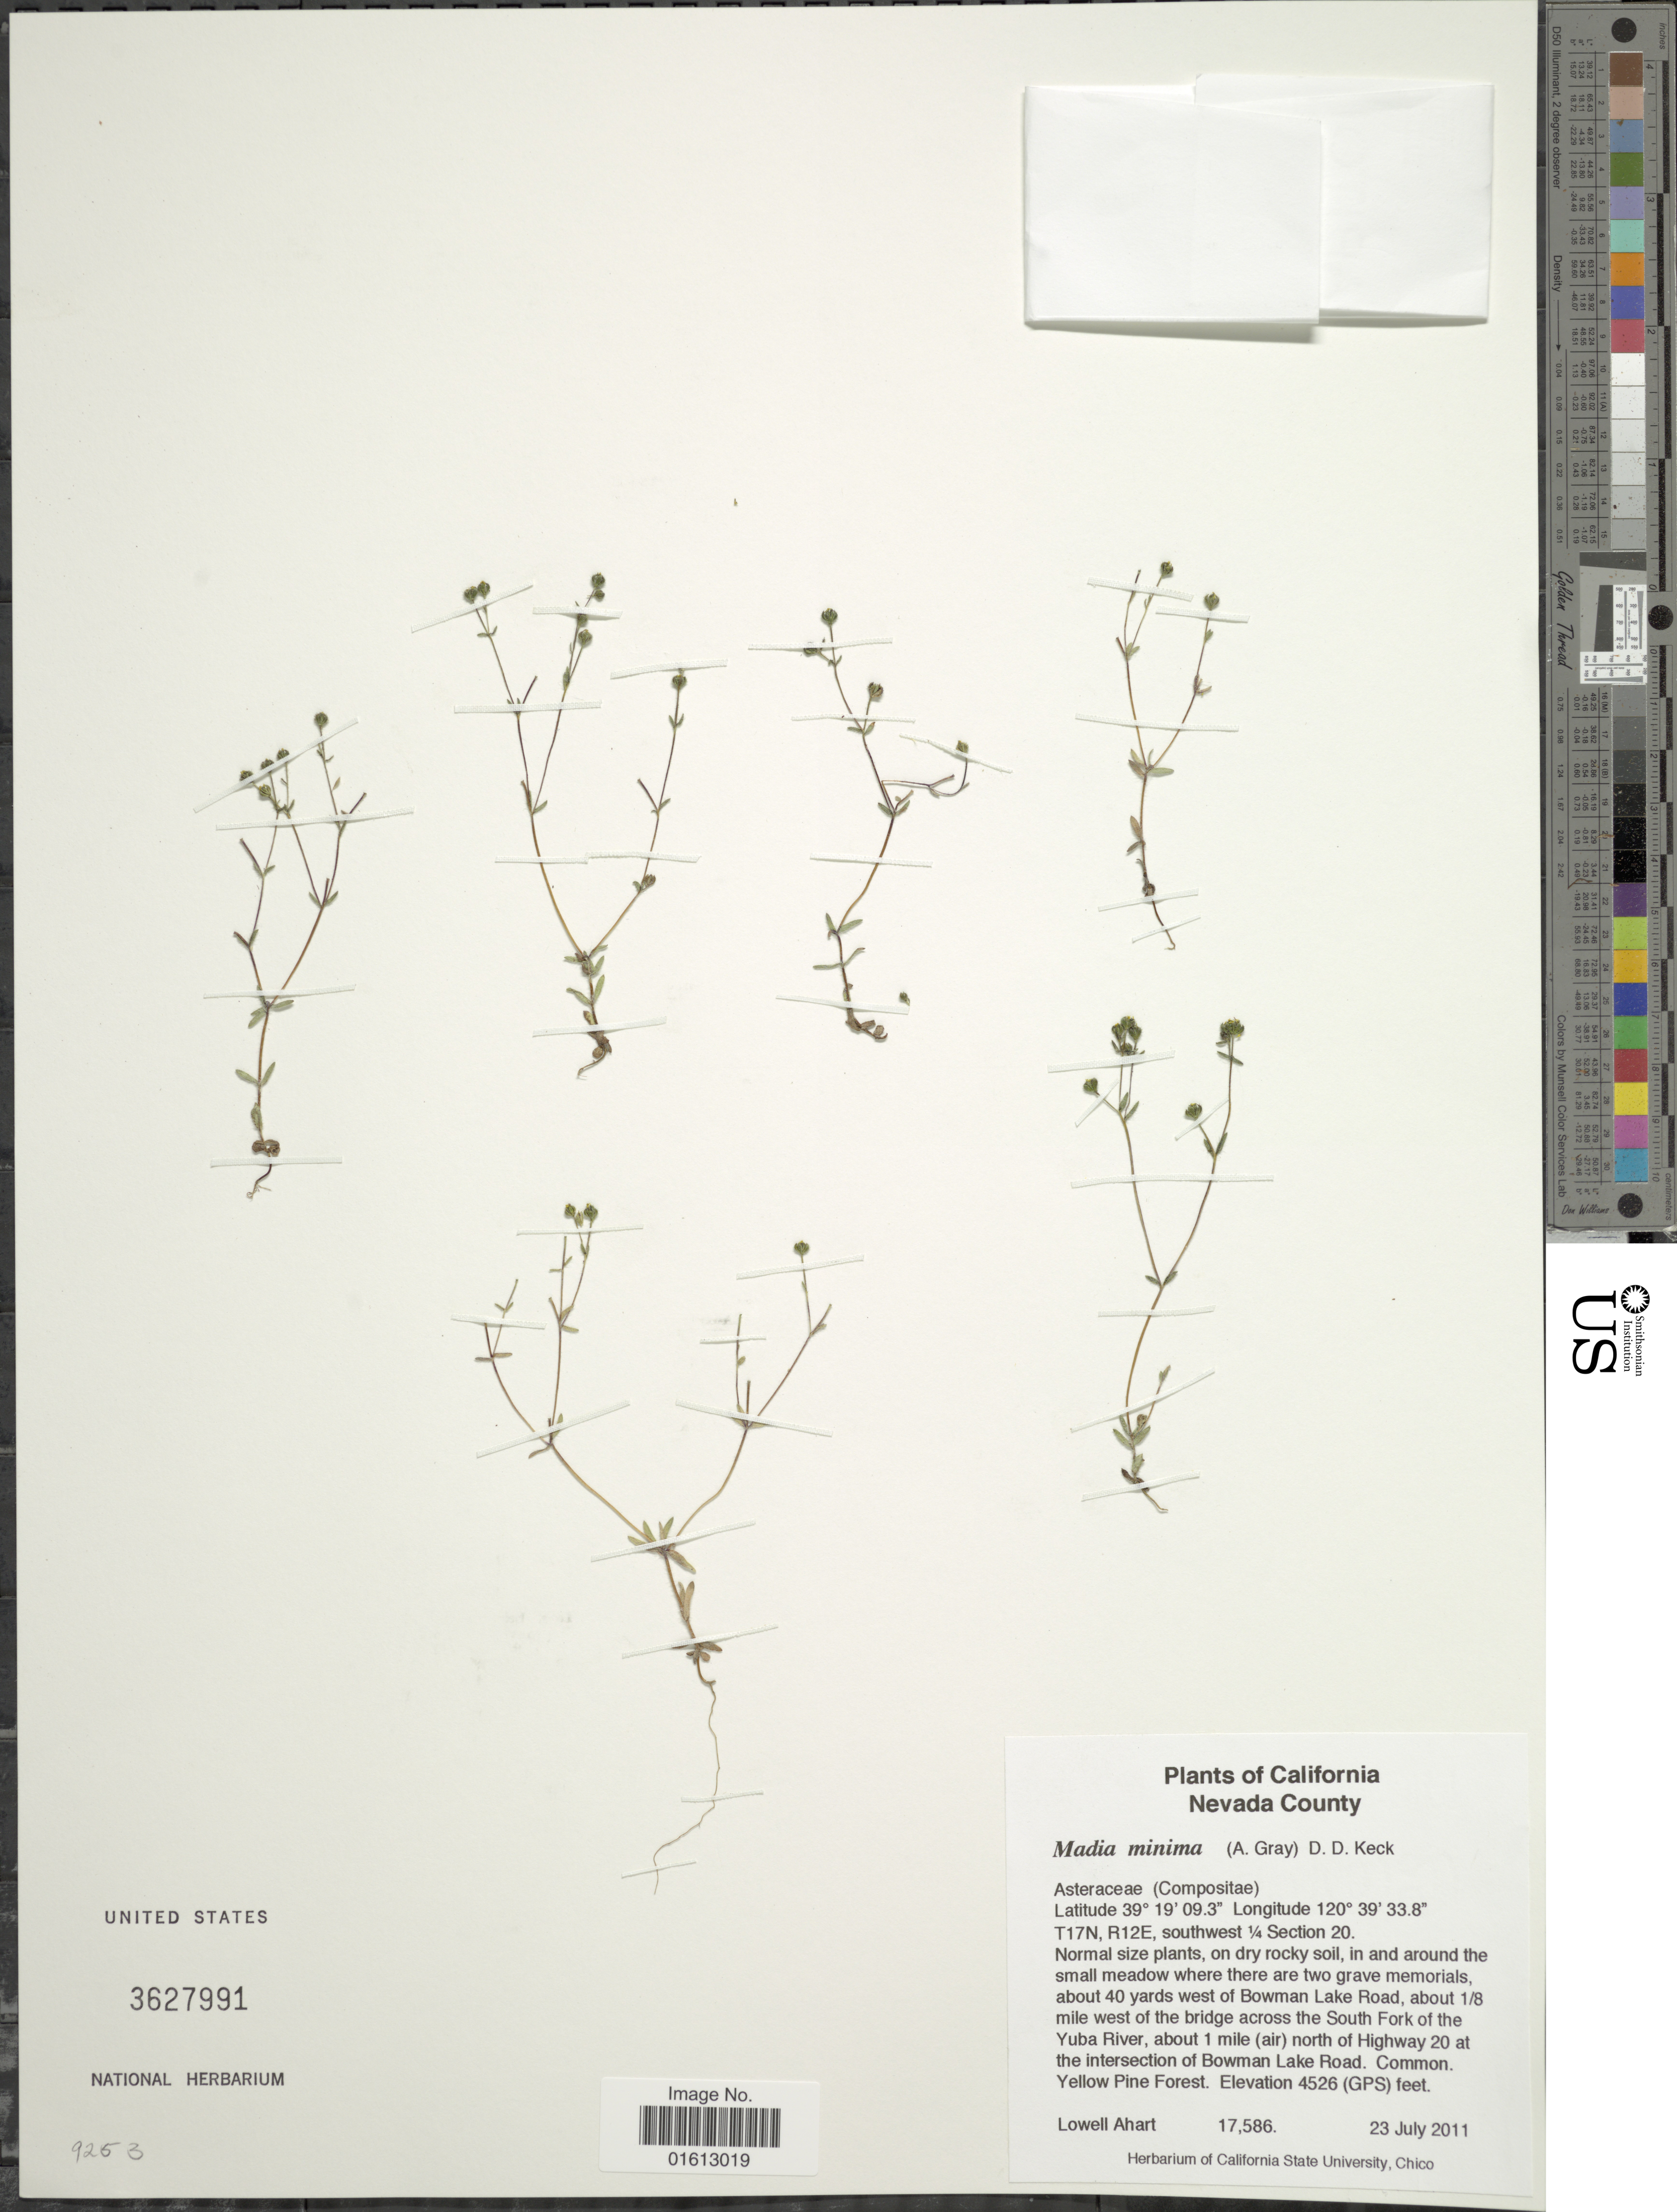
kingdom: Plantae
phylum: Tracheophyta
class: Magnoliopsida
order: Asterales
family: Asteraceae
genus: Madia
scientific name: Madia minima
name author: (A. Gray) D.D. Keck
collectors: L. Ahart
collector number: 17586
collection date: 2011-07-23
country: United States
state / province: California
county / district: Nevada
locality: California, Nevada County, T17N, R12E, southwest 1/4 Section 20, in and aournd the small meadiw where there are two grave memorials, about 40 yards west of Bowman Lake Road, about 1/8 mile west of the bridge across the South Fork of the Yuba River, about 1 mile (air) north of Highway 20 at the intersection of Bowman lake Road.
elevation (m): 1380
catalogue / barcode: US 3627991